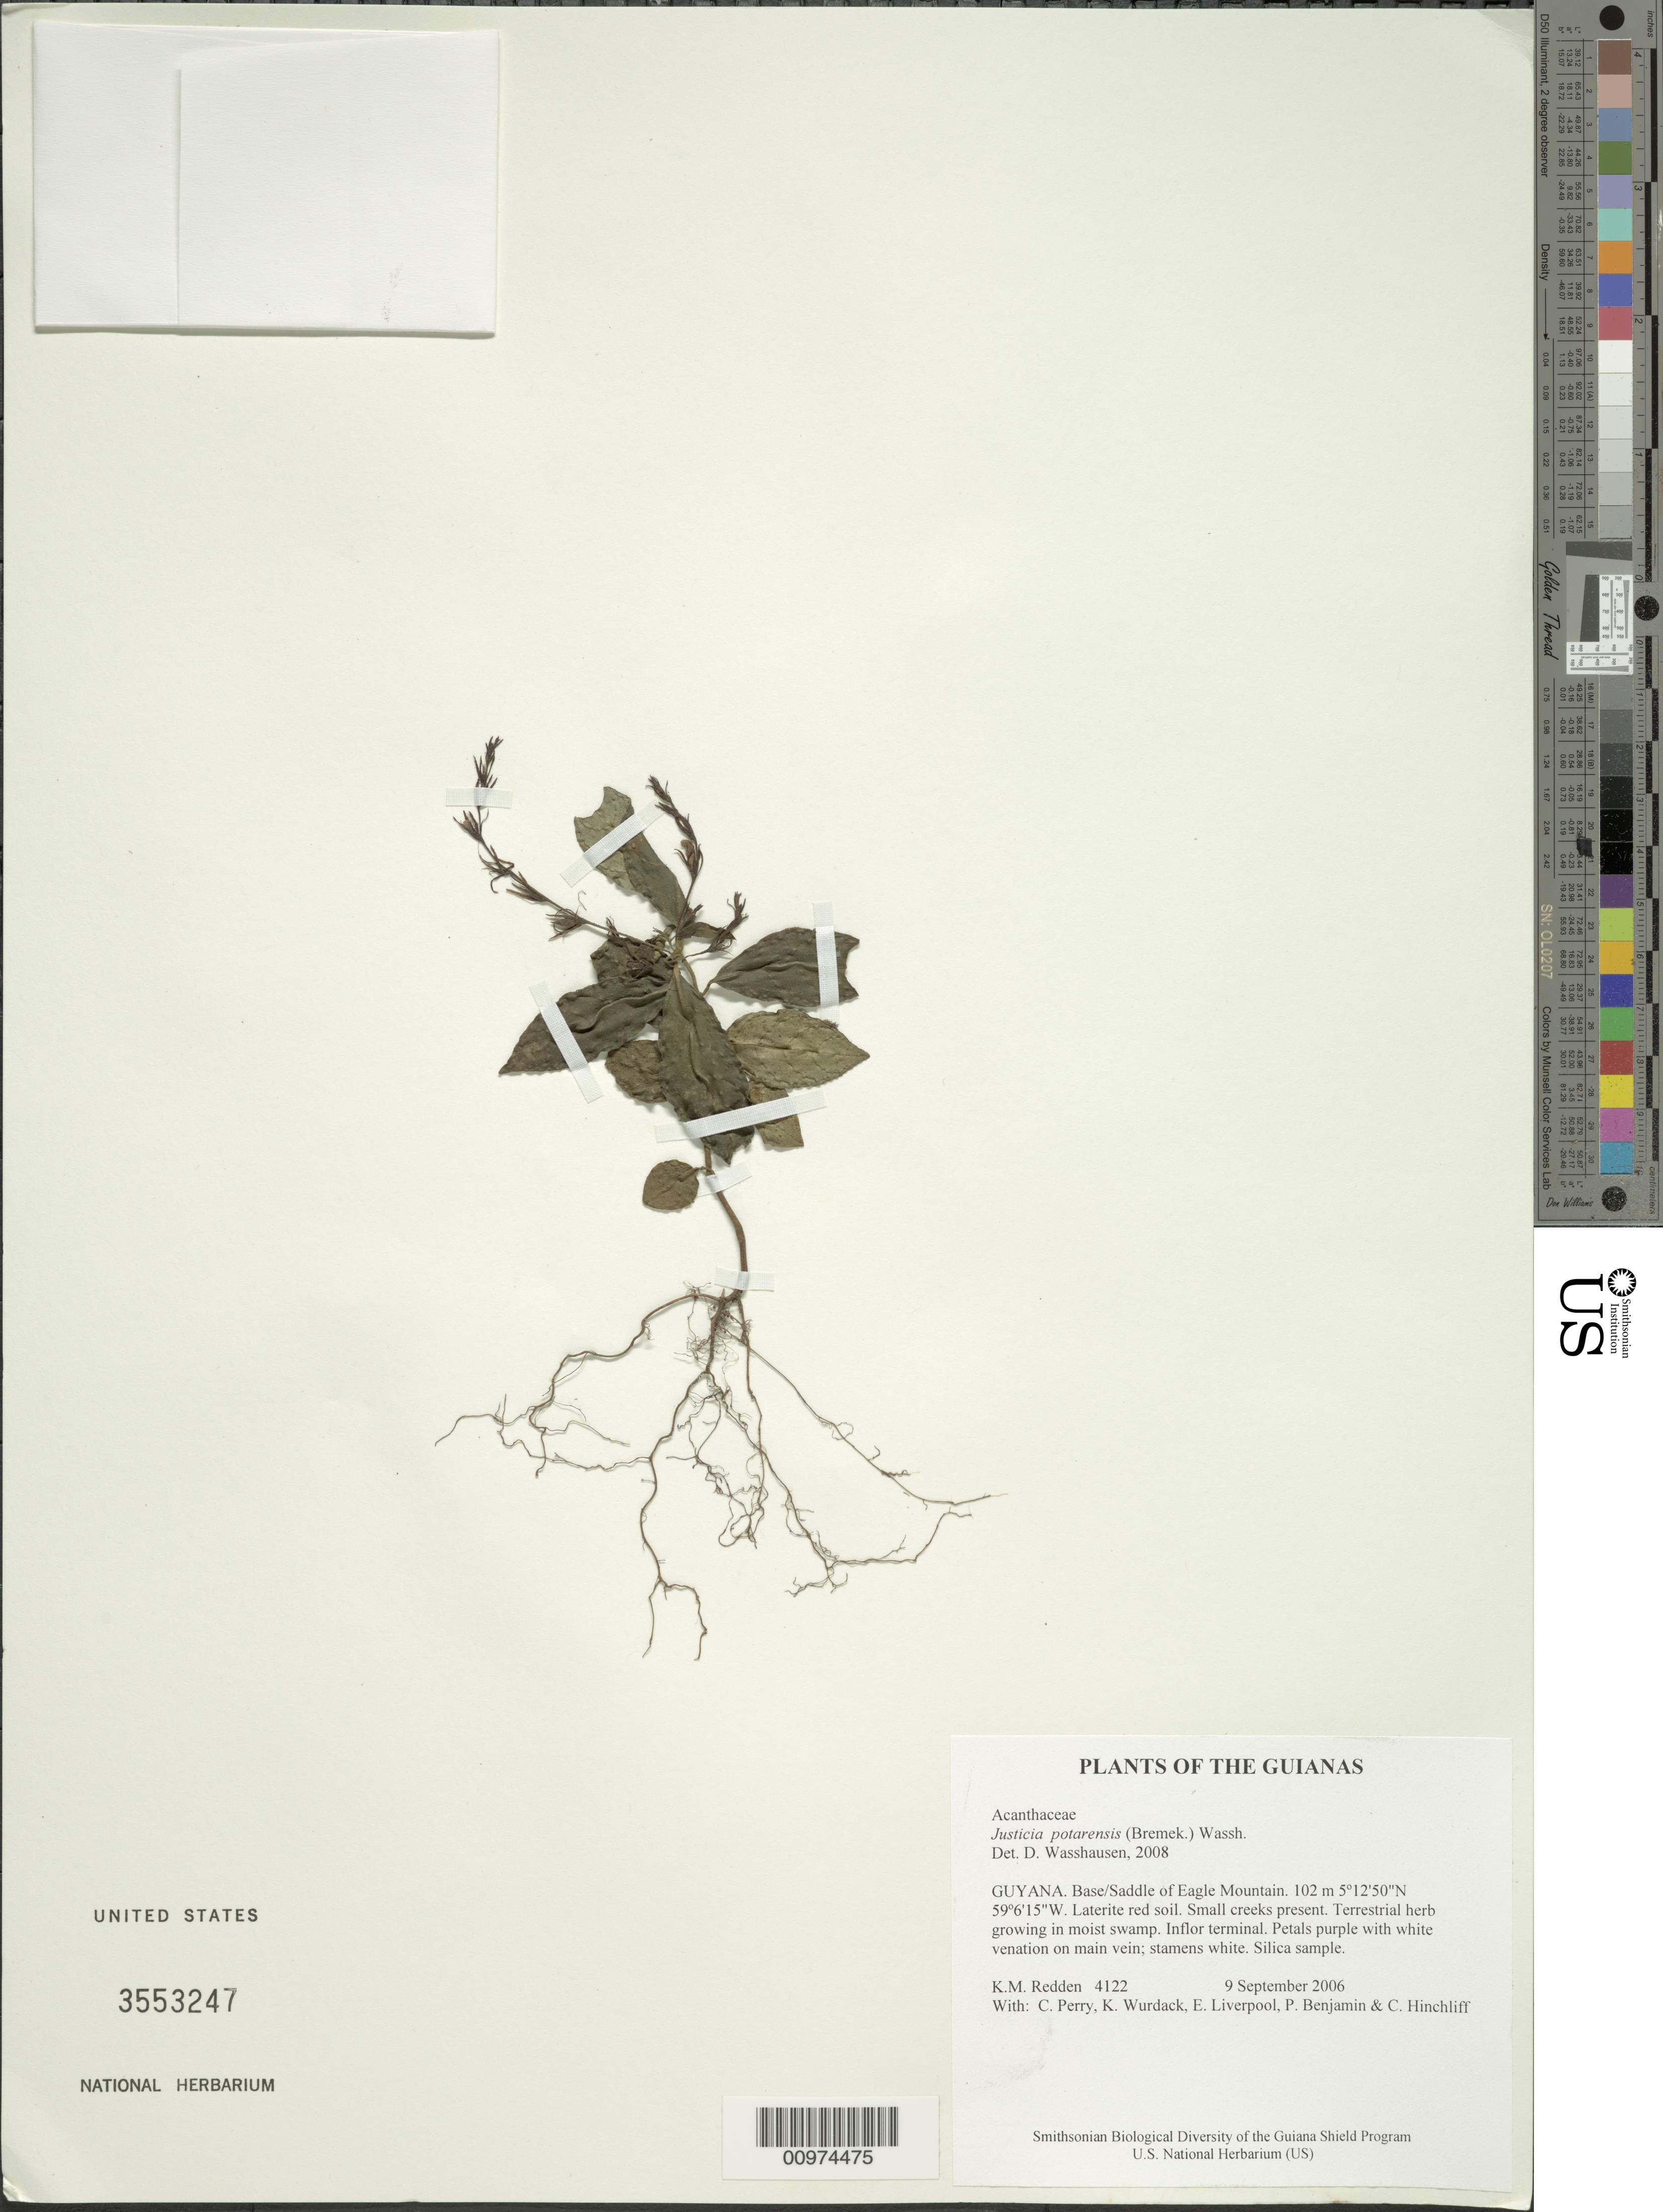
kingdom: Plantae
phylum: Tracheophyta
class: Magnoliopsida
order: Lamiales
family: Acanthaceae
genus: Justicia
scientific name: Justicia potarensis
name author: (Bremek.) Wassh.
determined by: Wasshausen, Dieter C., (BOT), Smithsonian Institution - National Museum of Natural History (UNITED STATES)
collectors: K. M. Redden, C. Perry, K. Wurdack, E. Liverpool, P. Benjamin & C. E. Hinchliff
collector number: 4122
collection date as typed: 9 September 2006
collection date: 2006-09-09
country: Guyana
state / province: Potaro-Siparuni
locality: Base/Saddle of Eagle Mountain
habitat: Laterite red soil. Small creeks present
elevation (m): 102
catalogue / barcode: US 3553247